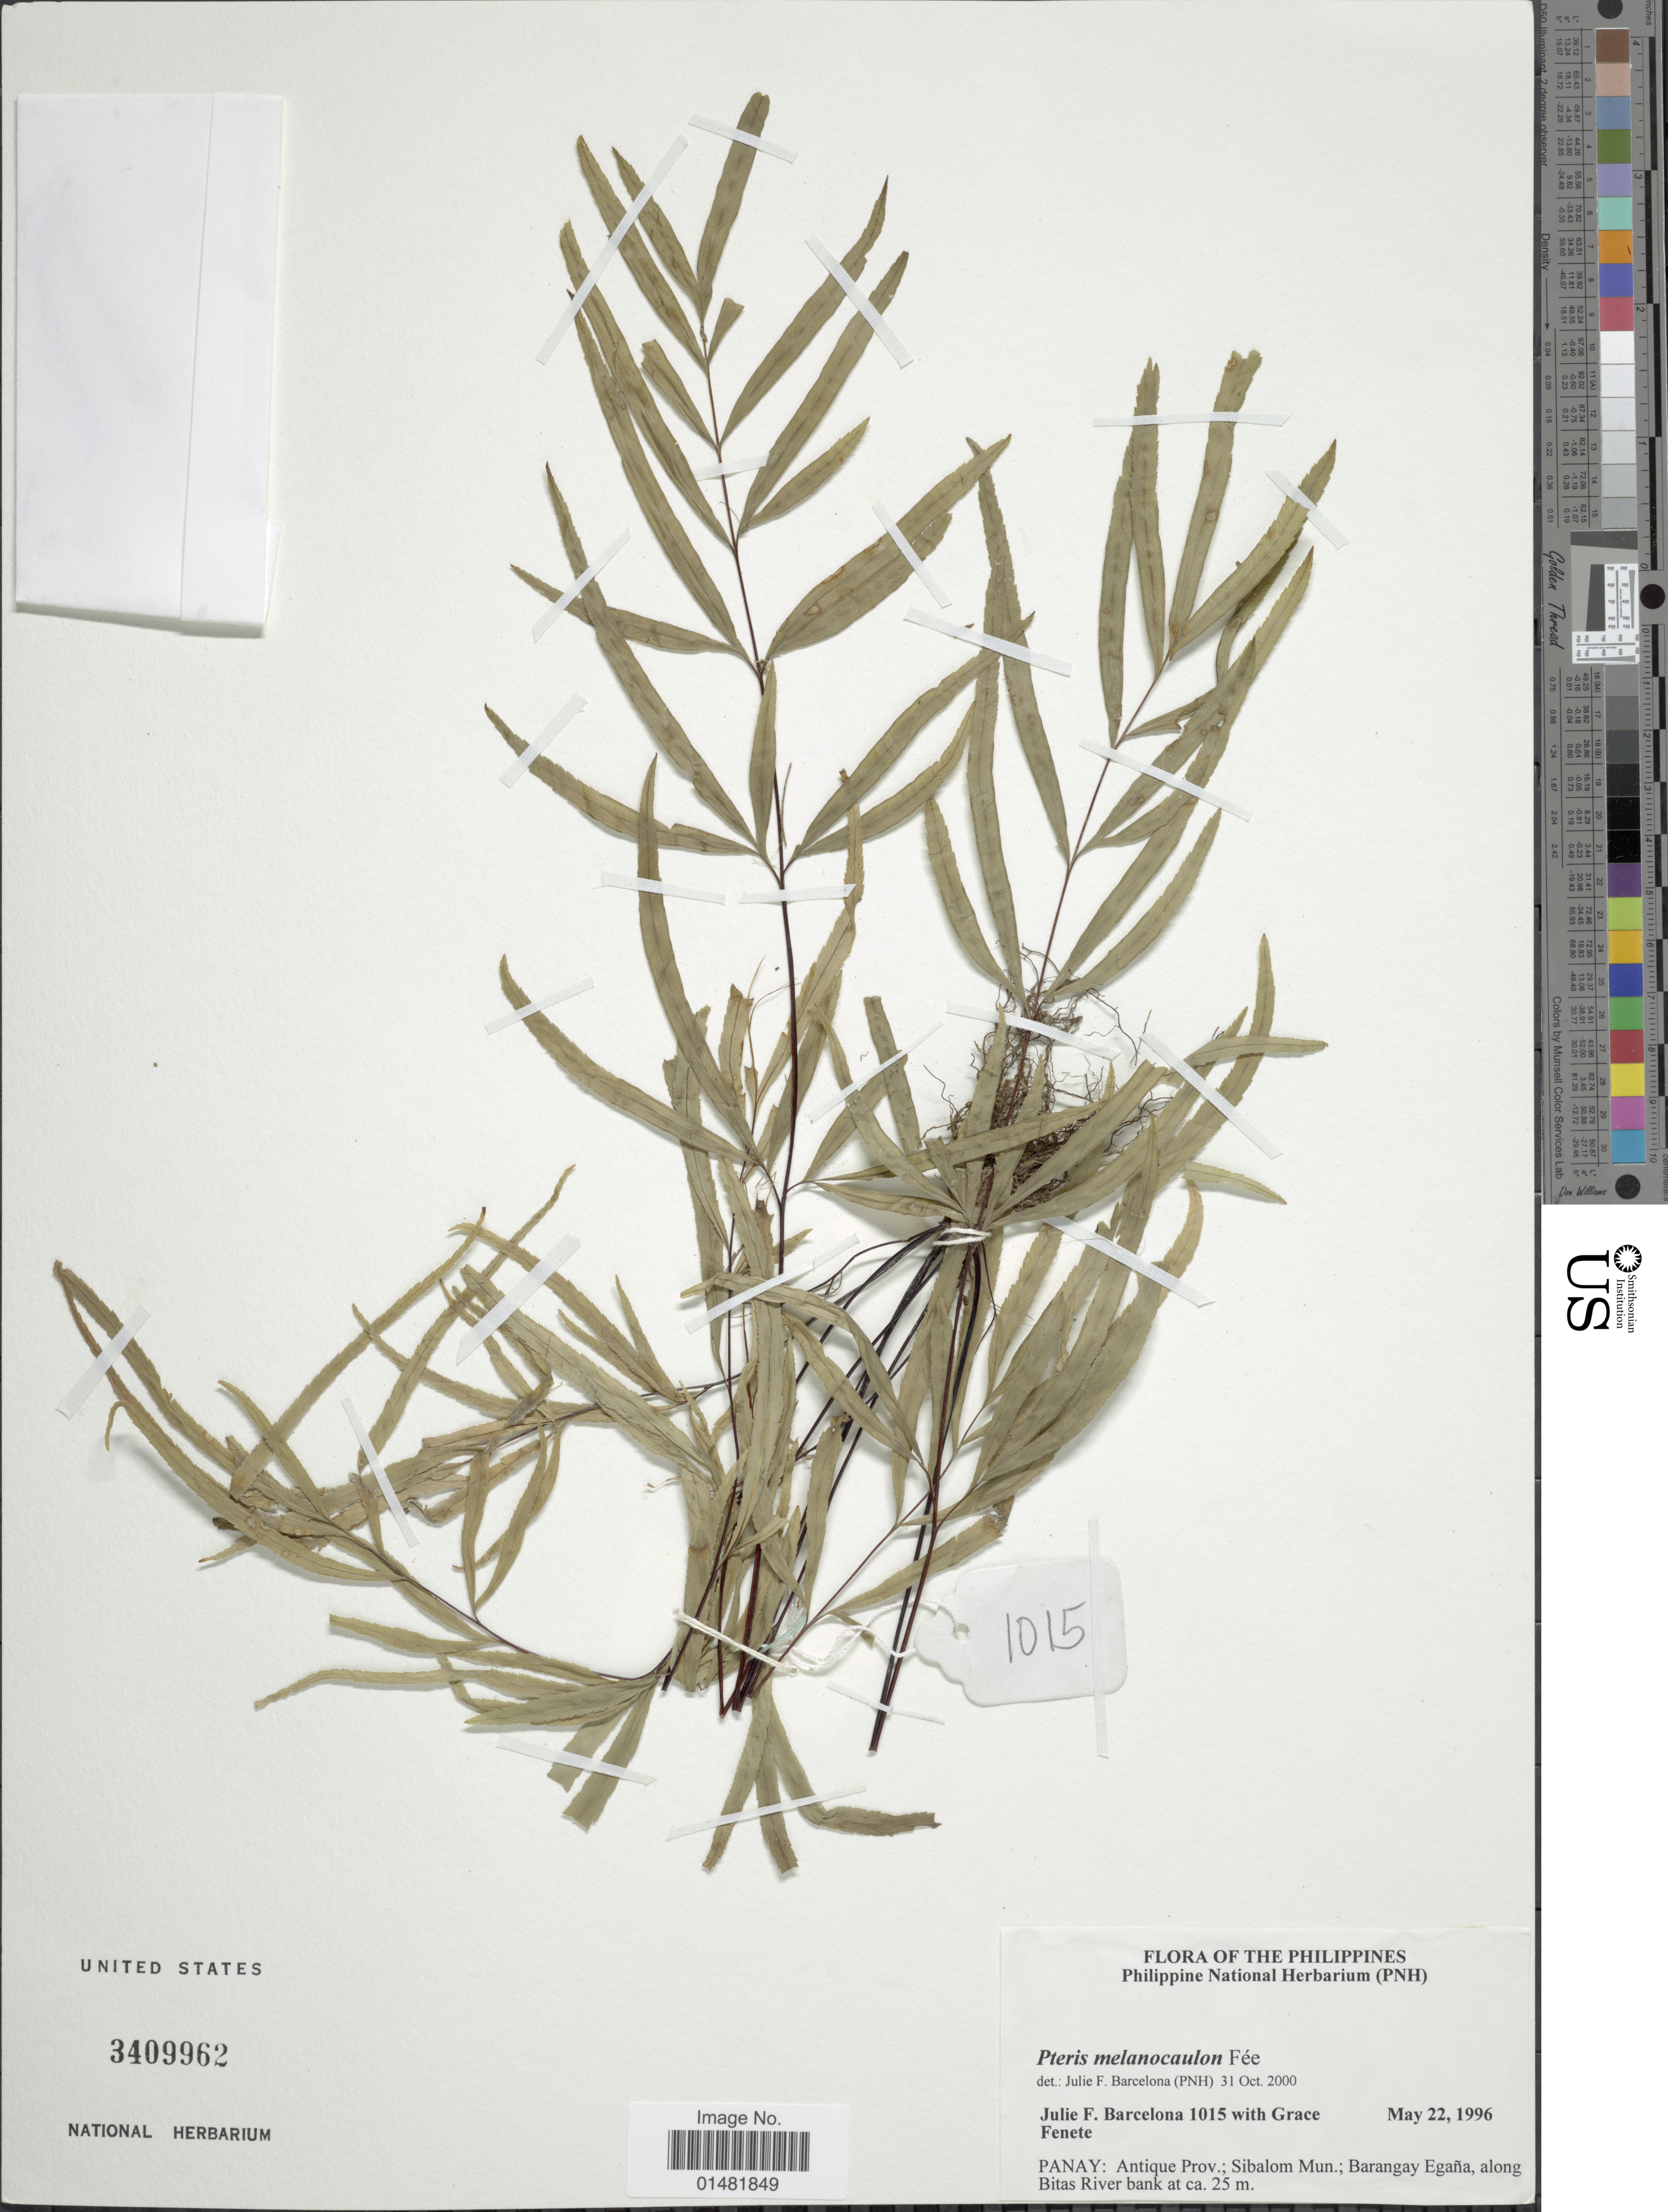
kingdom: Plantae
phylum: Tracheophyta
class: Polypodiopsida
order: Polypodiales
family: Pteridaceae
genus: Pteris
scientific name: Pteris melanocaulon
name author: Fée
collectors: J. F. Barcelona & G. Fenete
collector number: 1015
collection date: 1996-05-22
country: Philippines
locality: Panay: Antique Prov.; Sibalom Mun.l Barangay Egaña, along Bitas River bank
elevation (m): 25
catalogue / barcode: US 3409962